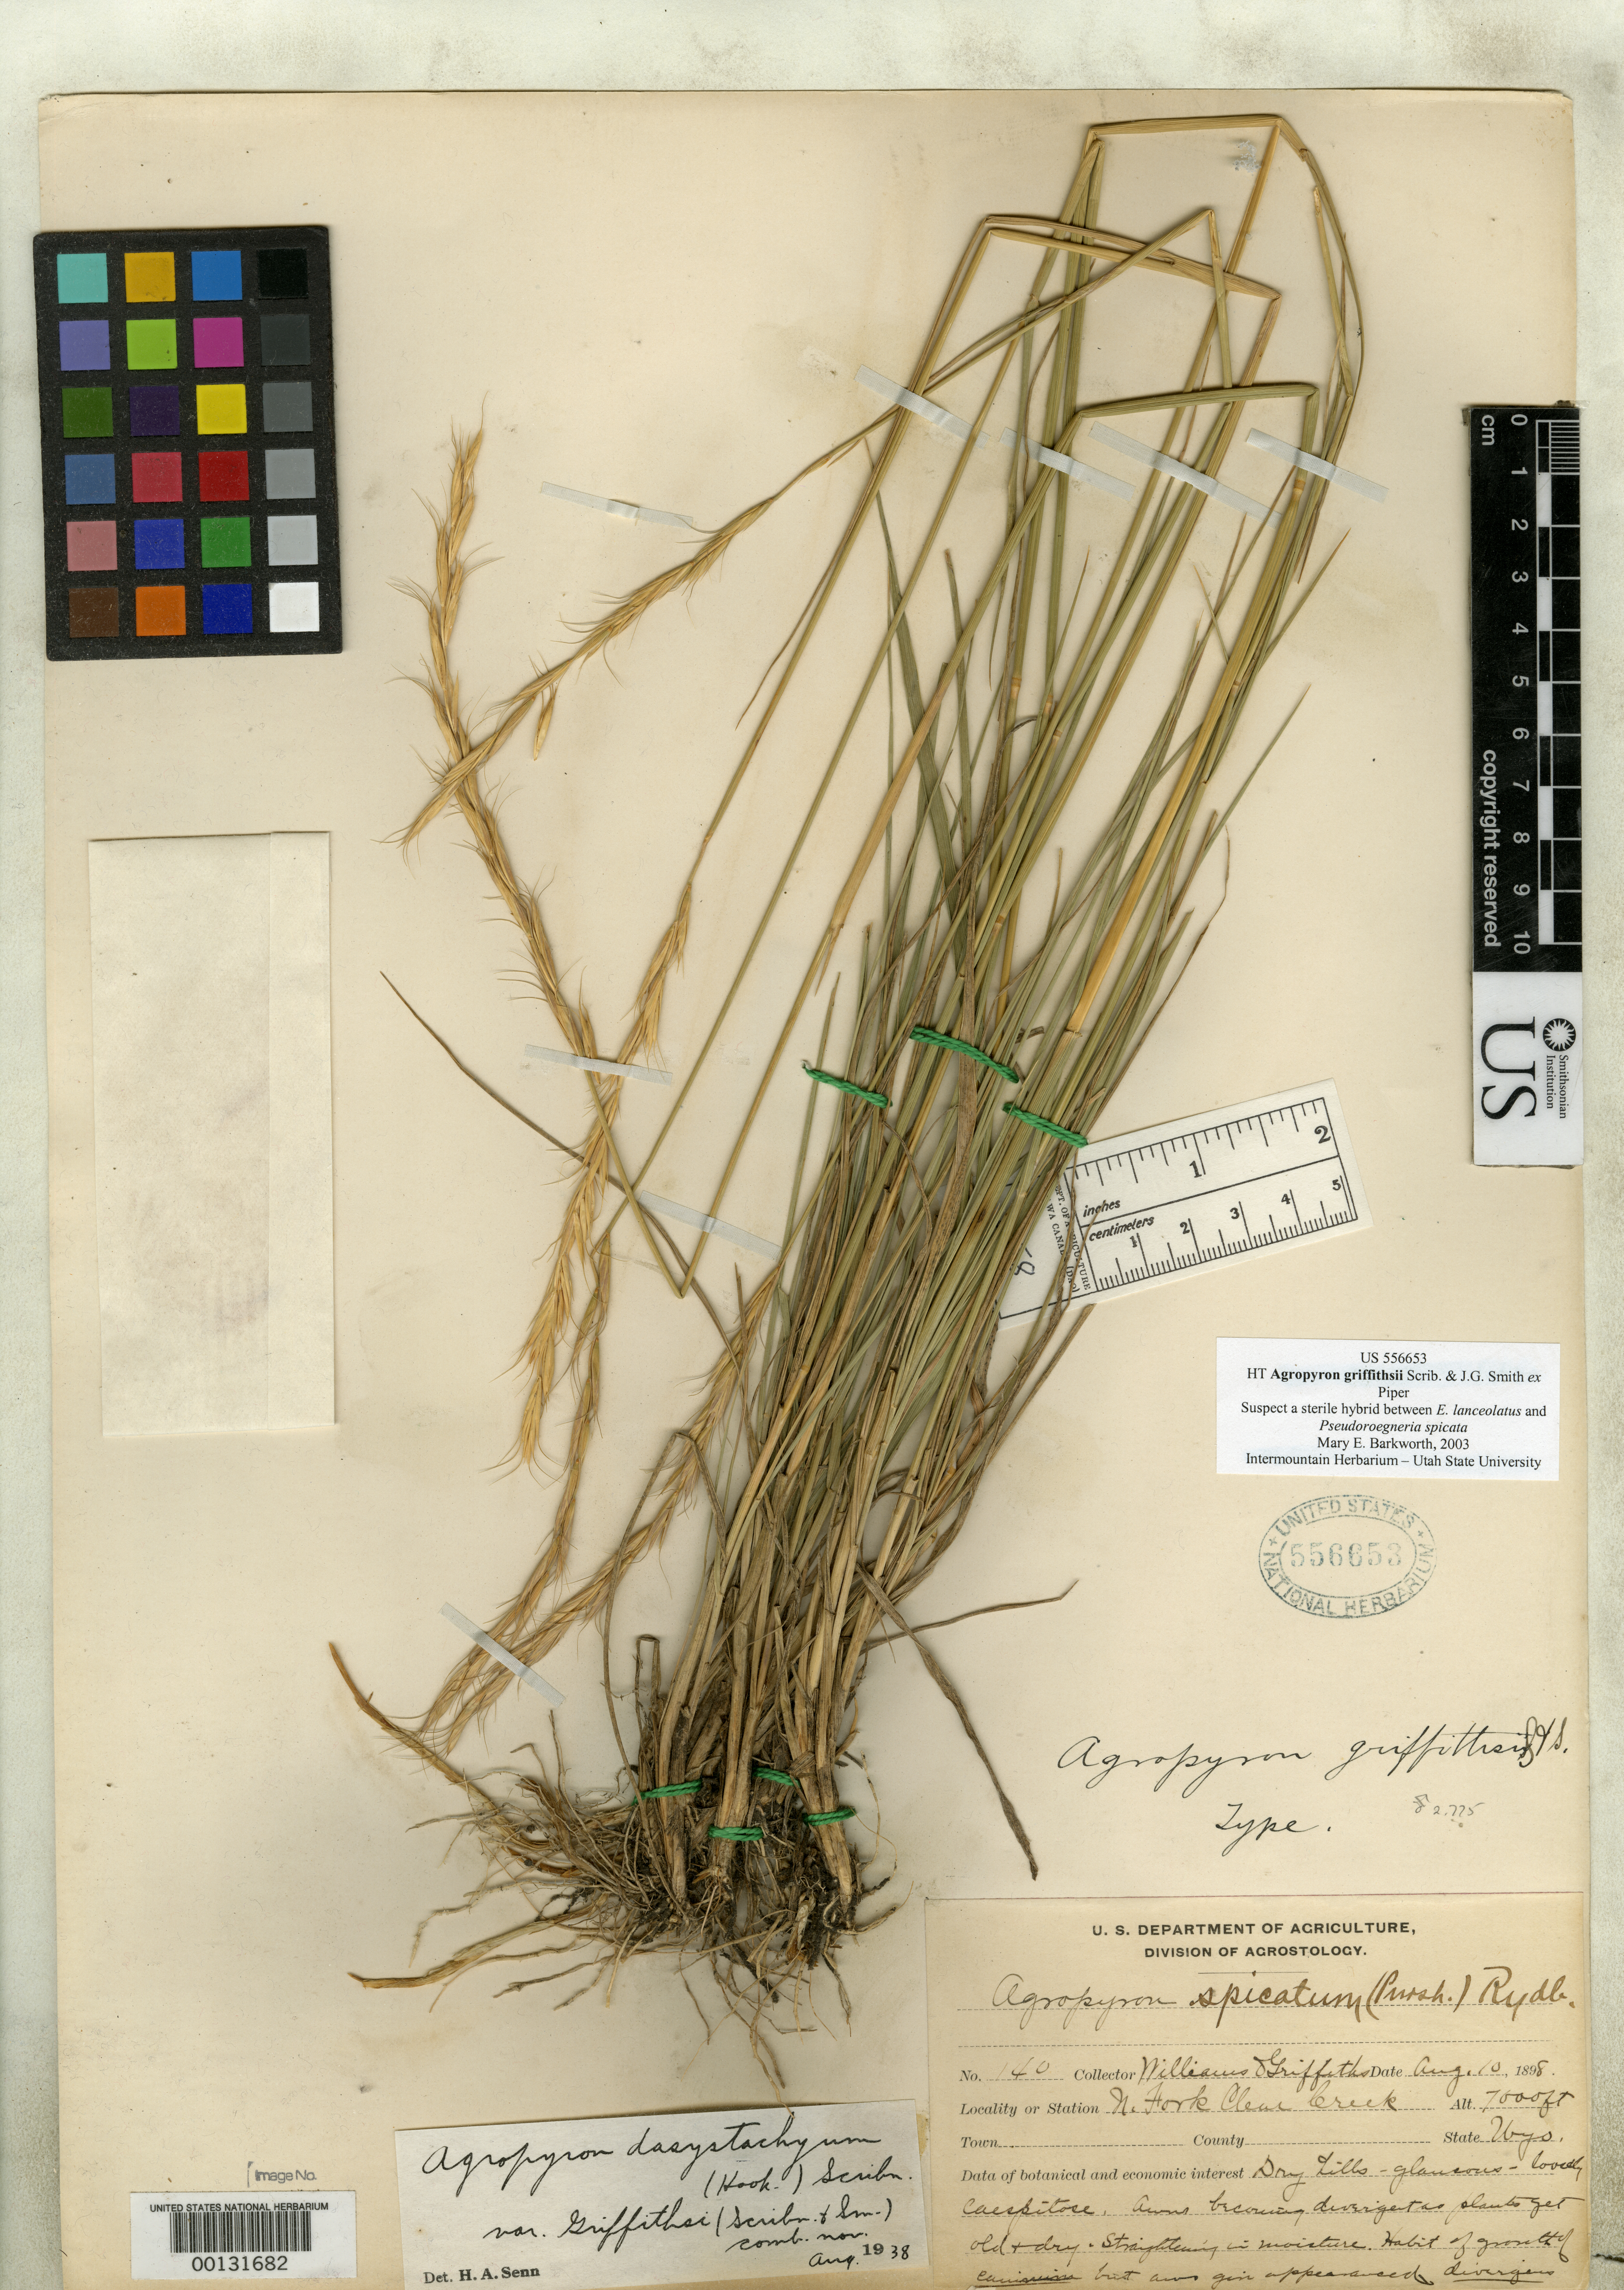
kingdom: Plantae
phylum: Tracheophyta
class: Liliopsida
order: Poales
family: Poaceae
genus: Agropyron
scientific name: Agropyron griffithsi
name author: Scribn. & J.G. Sm. ex Piper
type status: Holotype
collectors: T. Williams & D. Griffiths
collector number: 140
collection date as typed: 10 Aug 1898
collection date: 1898-08-10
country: United States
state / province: Colorado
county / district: Clear Creek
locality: North Fork Clear Creek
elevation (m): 2134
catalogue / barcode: US 556653